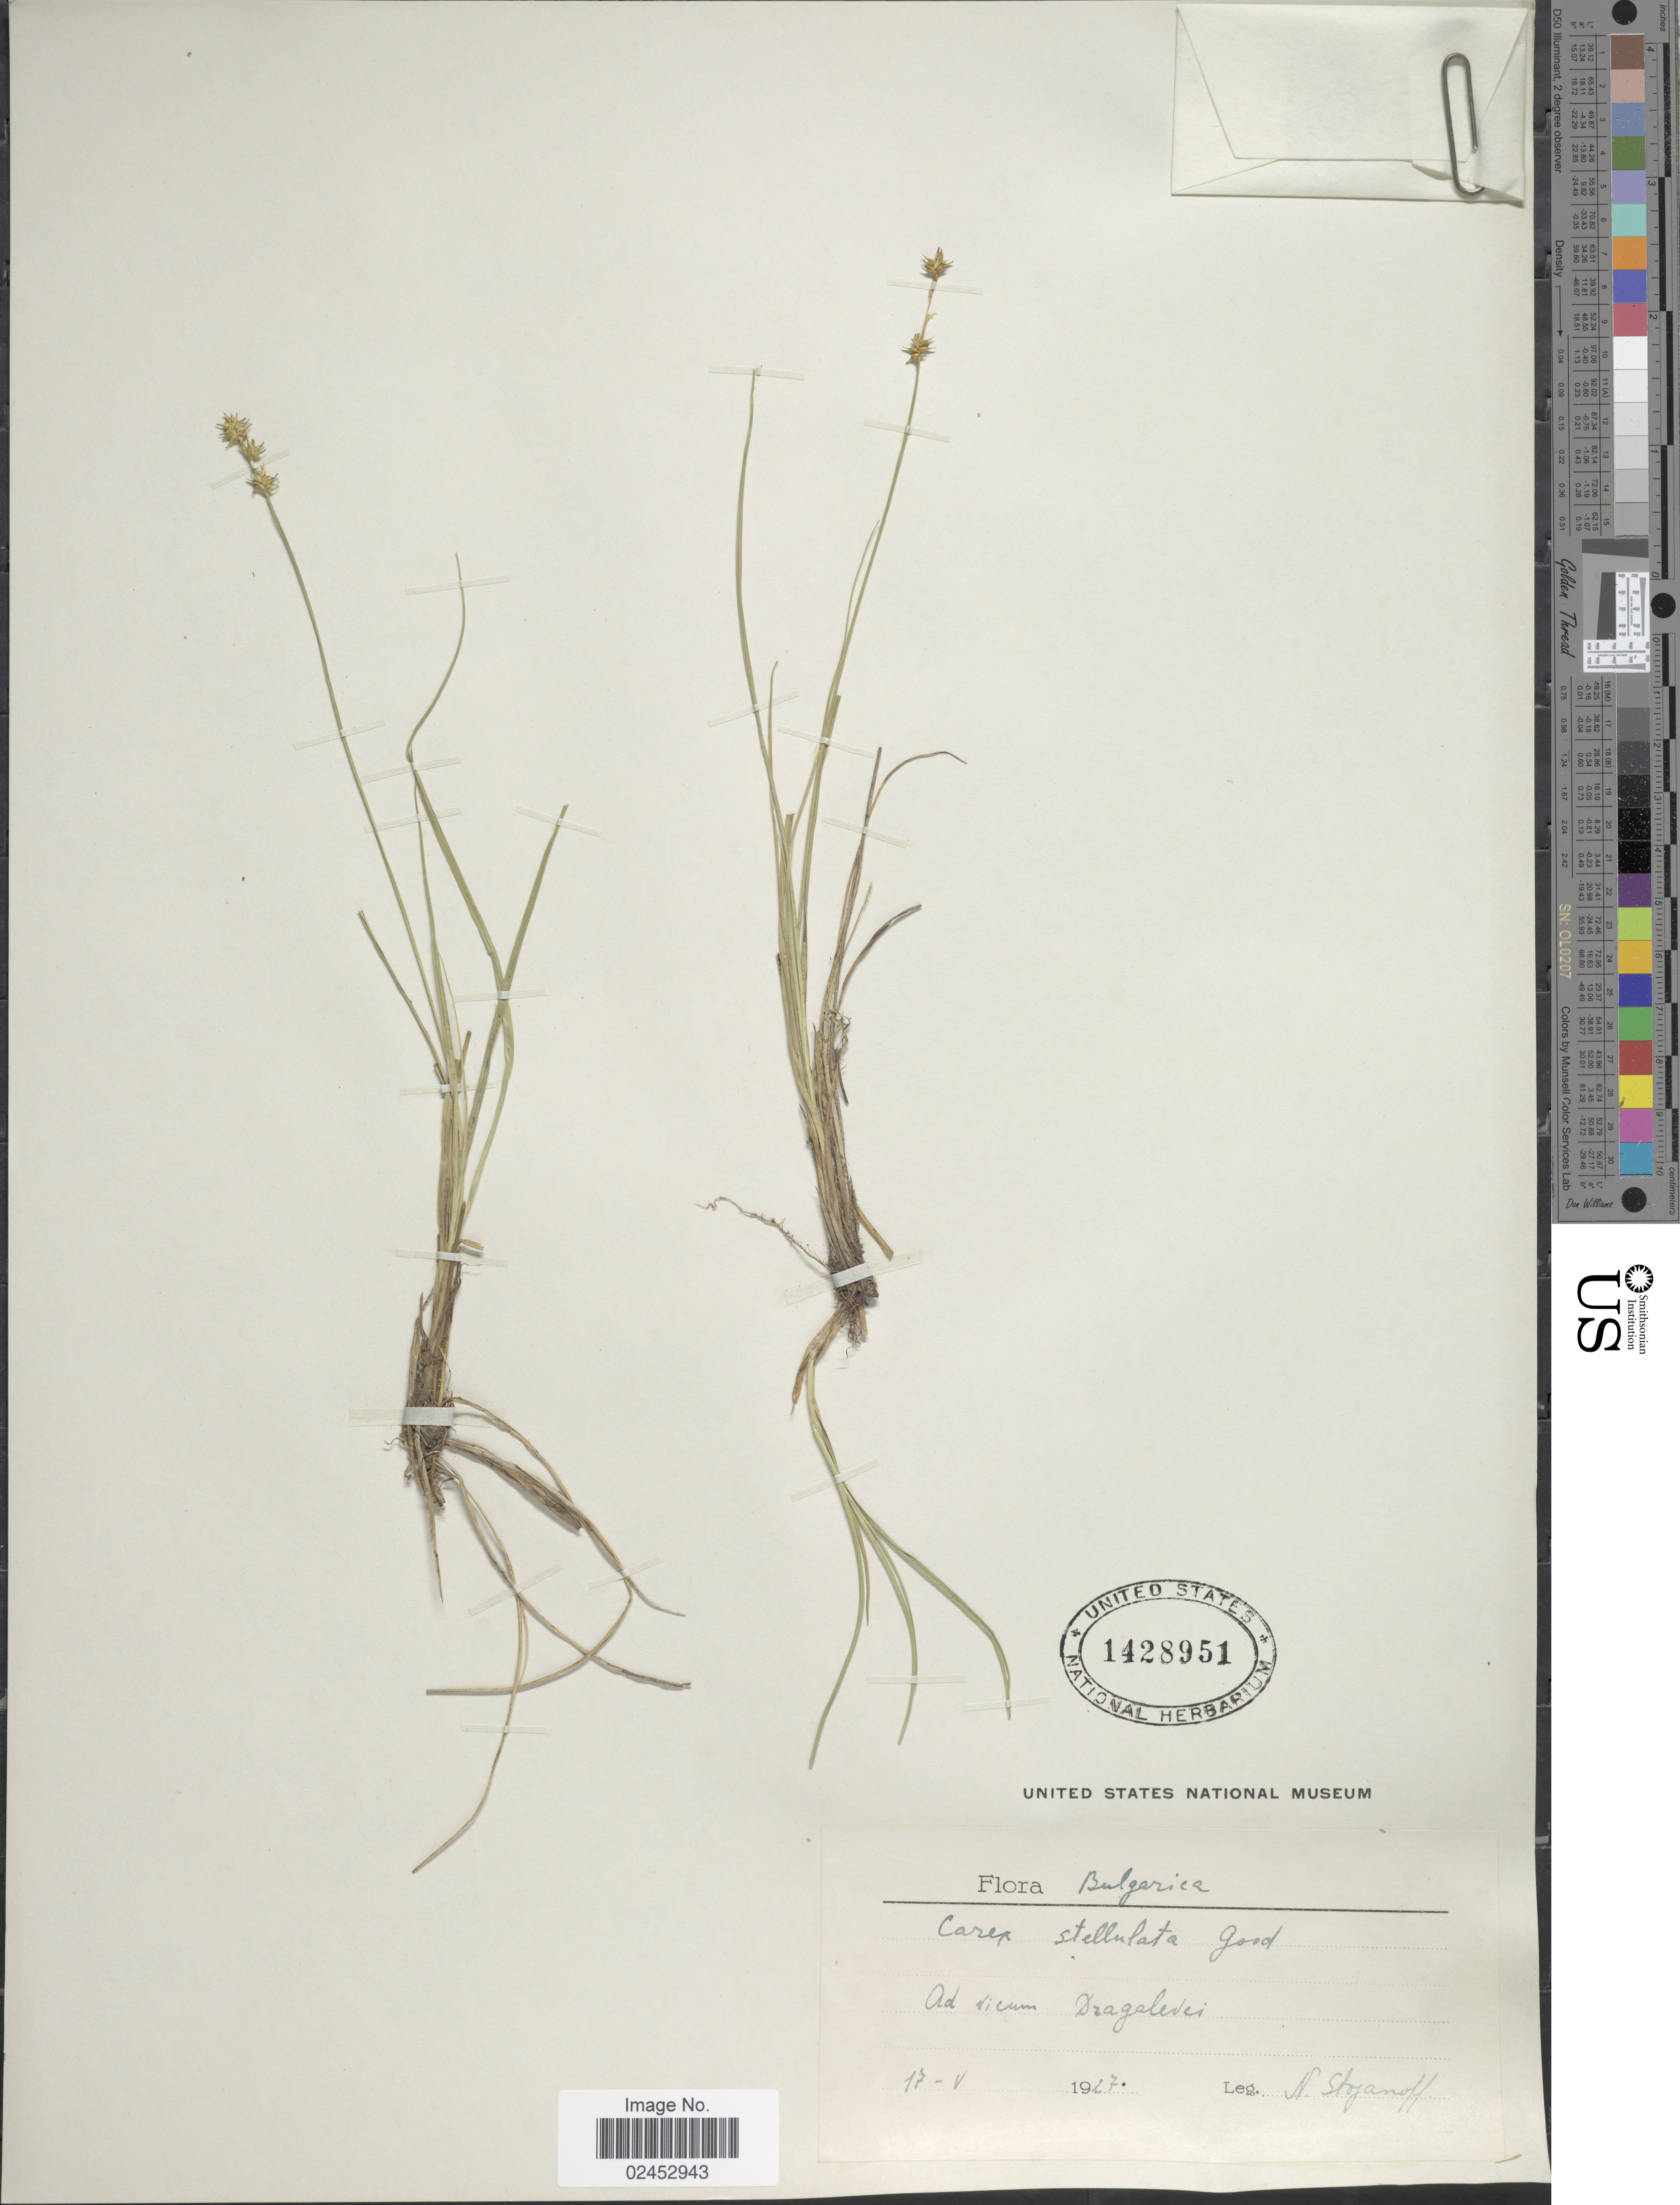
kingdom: Plantae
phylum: Tracheophyta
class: Liliopsida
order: Poales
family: Cyperaceae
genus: Carex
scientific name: Carex echinata subsp. echinata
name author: Murray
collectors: N. Stojanoff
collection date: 1927-05-17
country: Bulgaria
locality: Bulgarica, Ad vicum Dragalevci.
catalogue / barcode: US 1428951